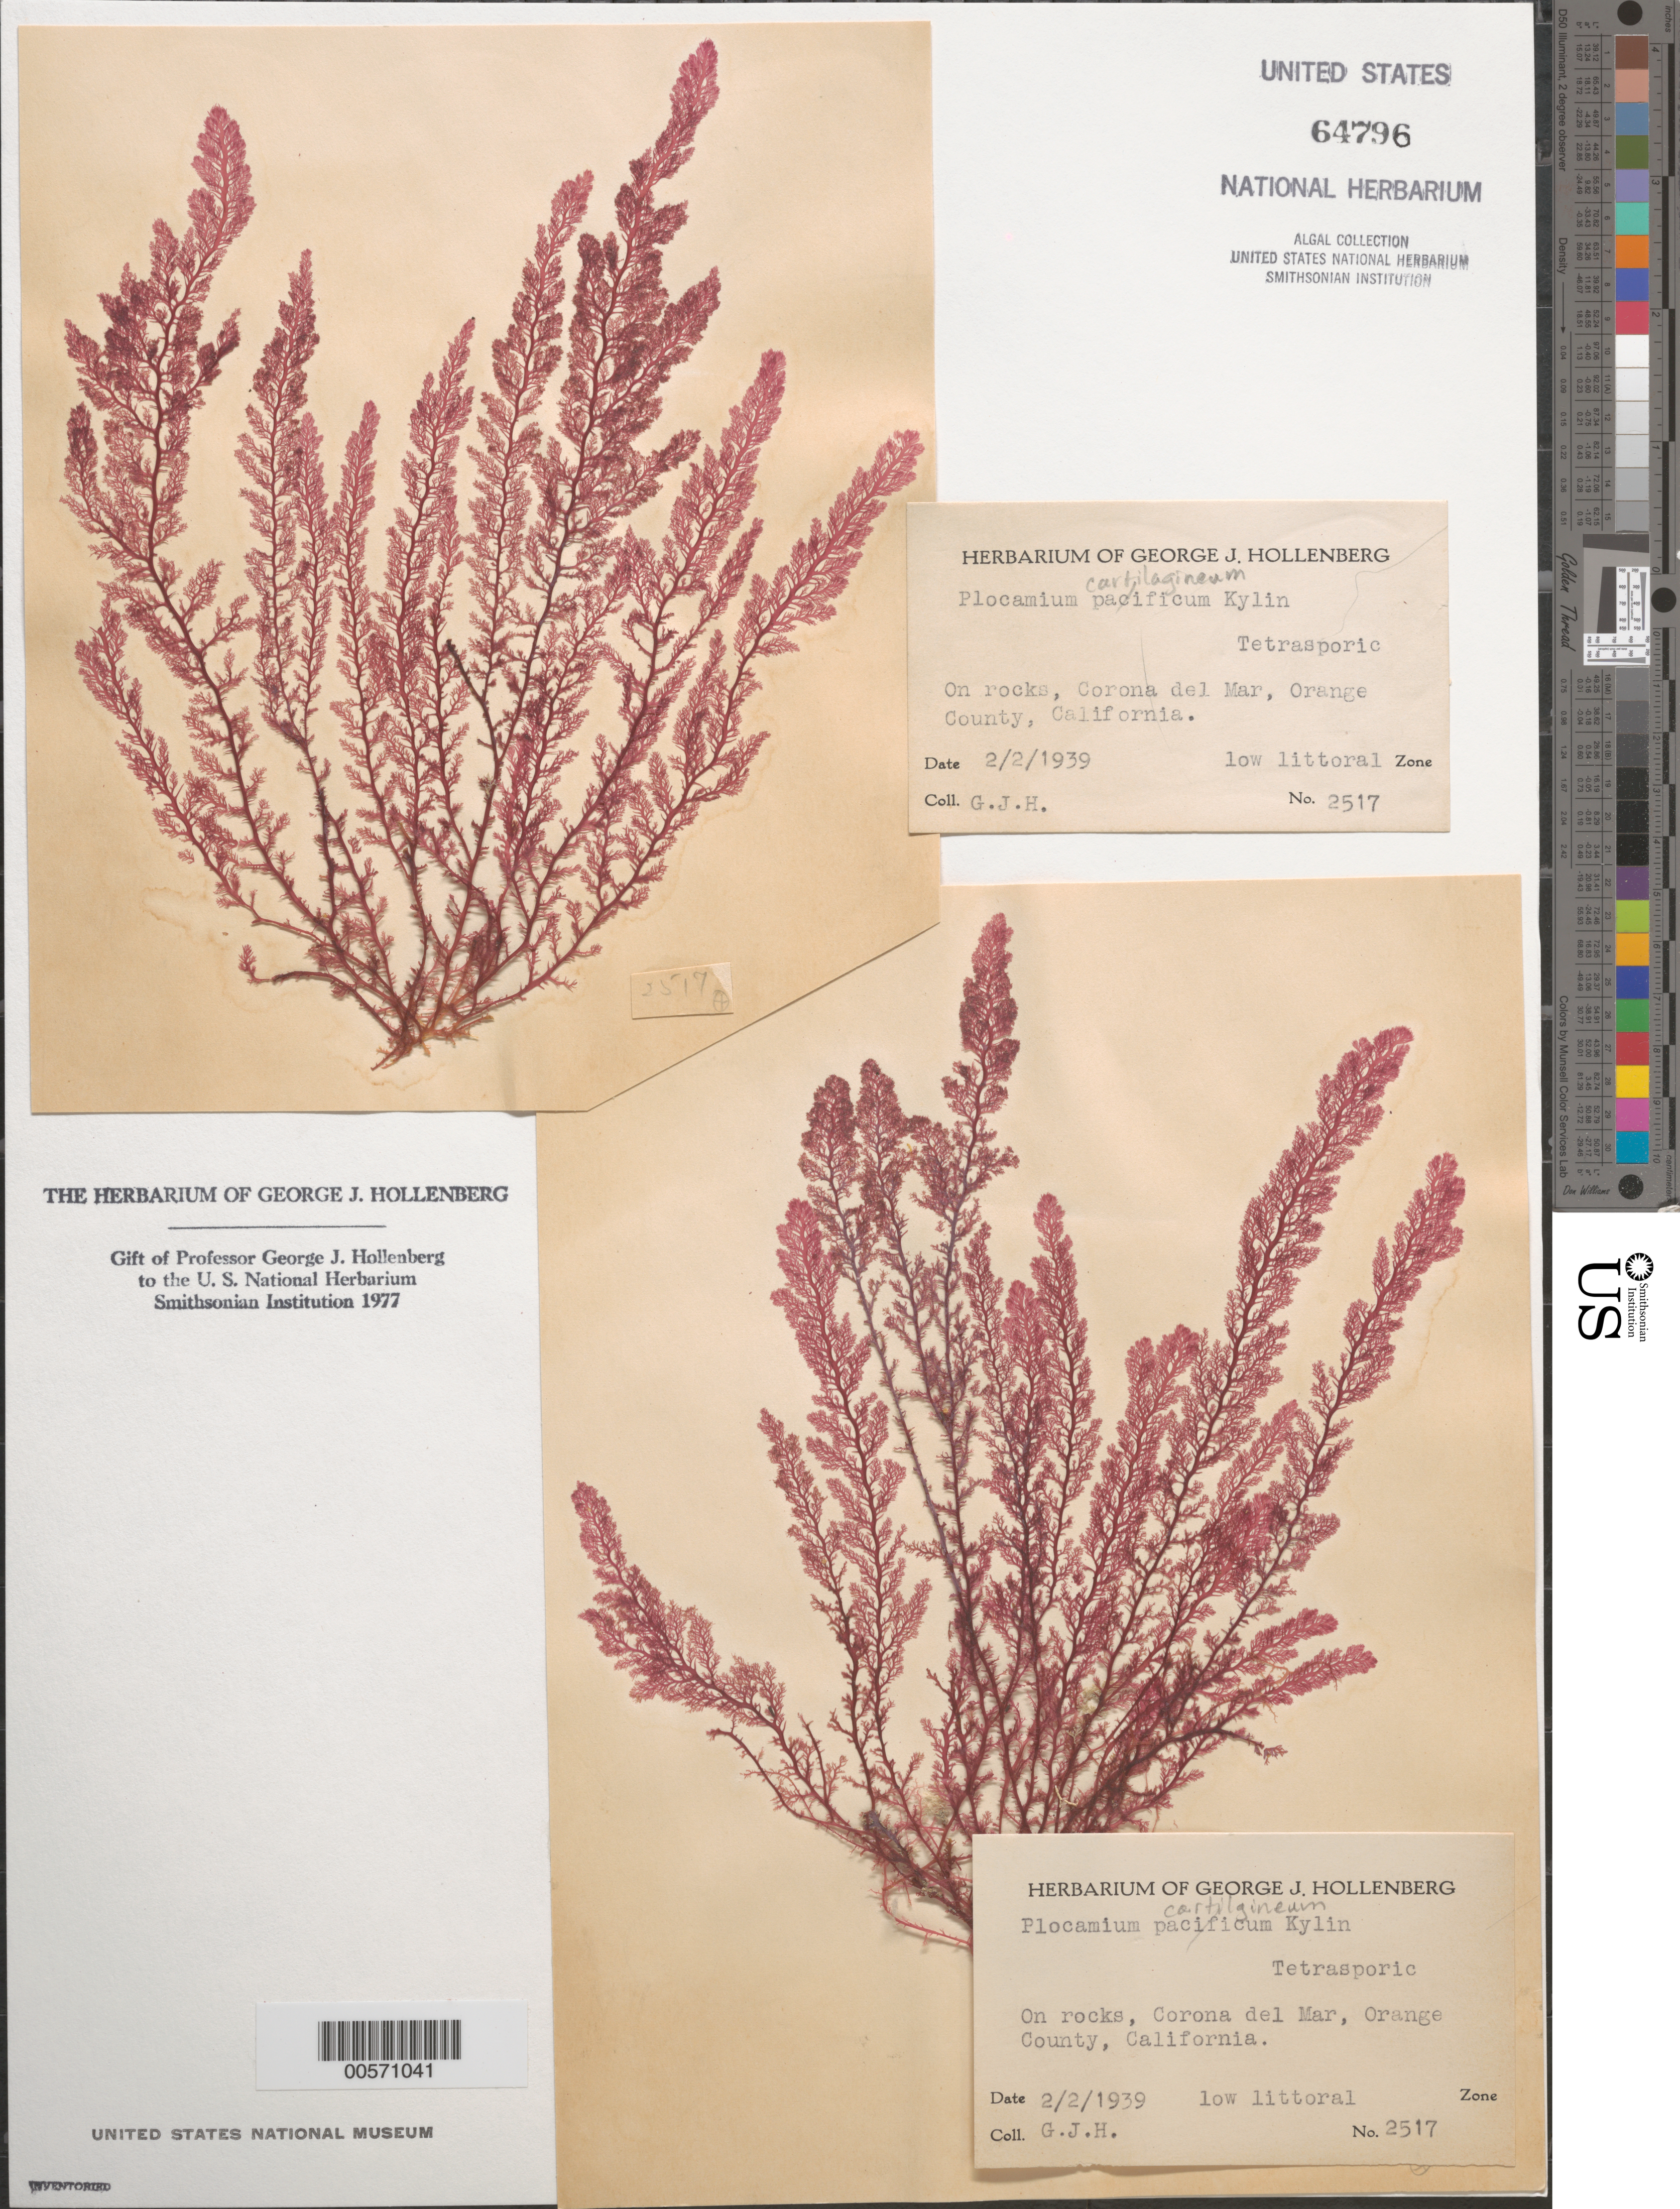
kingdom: Plantae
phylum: Rhodophyta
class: Florideophyceae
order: Plocamiales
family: Plocamiaceae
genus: Plocamium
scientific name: Plocamium cartilagineum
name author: (L.) P.S. Dixon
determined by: Hollenberg, George J.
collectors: G. Hollenberg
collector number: GJH 2517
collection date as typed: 02 Feb 1939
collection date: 1939-02-02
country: United States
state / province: California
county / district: Orange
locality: Corona del Mar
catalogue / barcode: US 64796